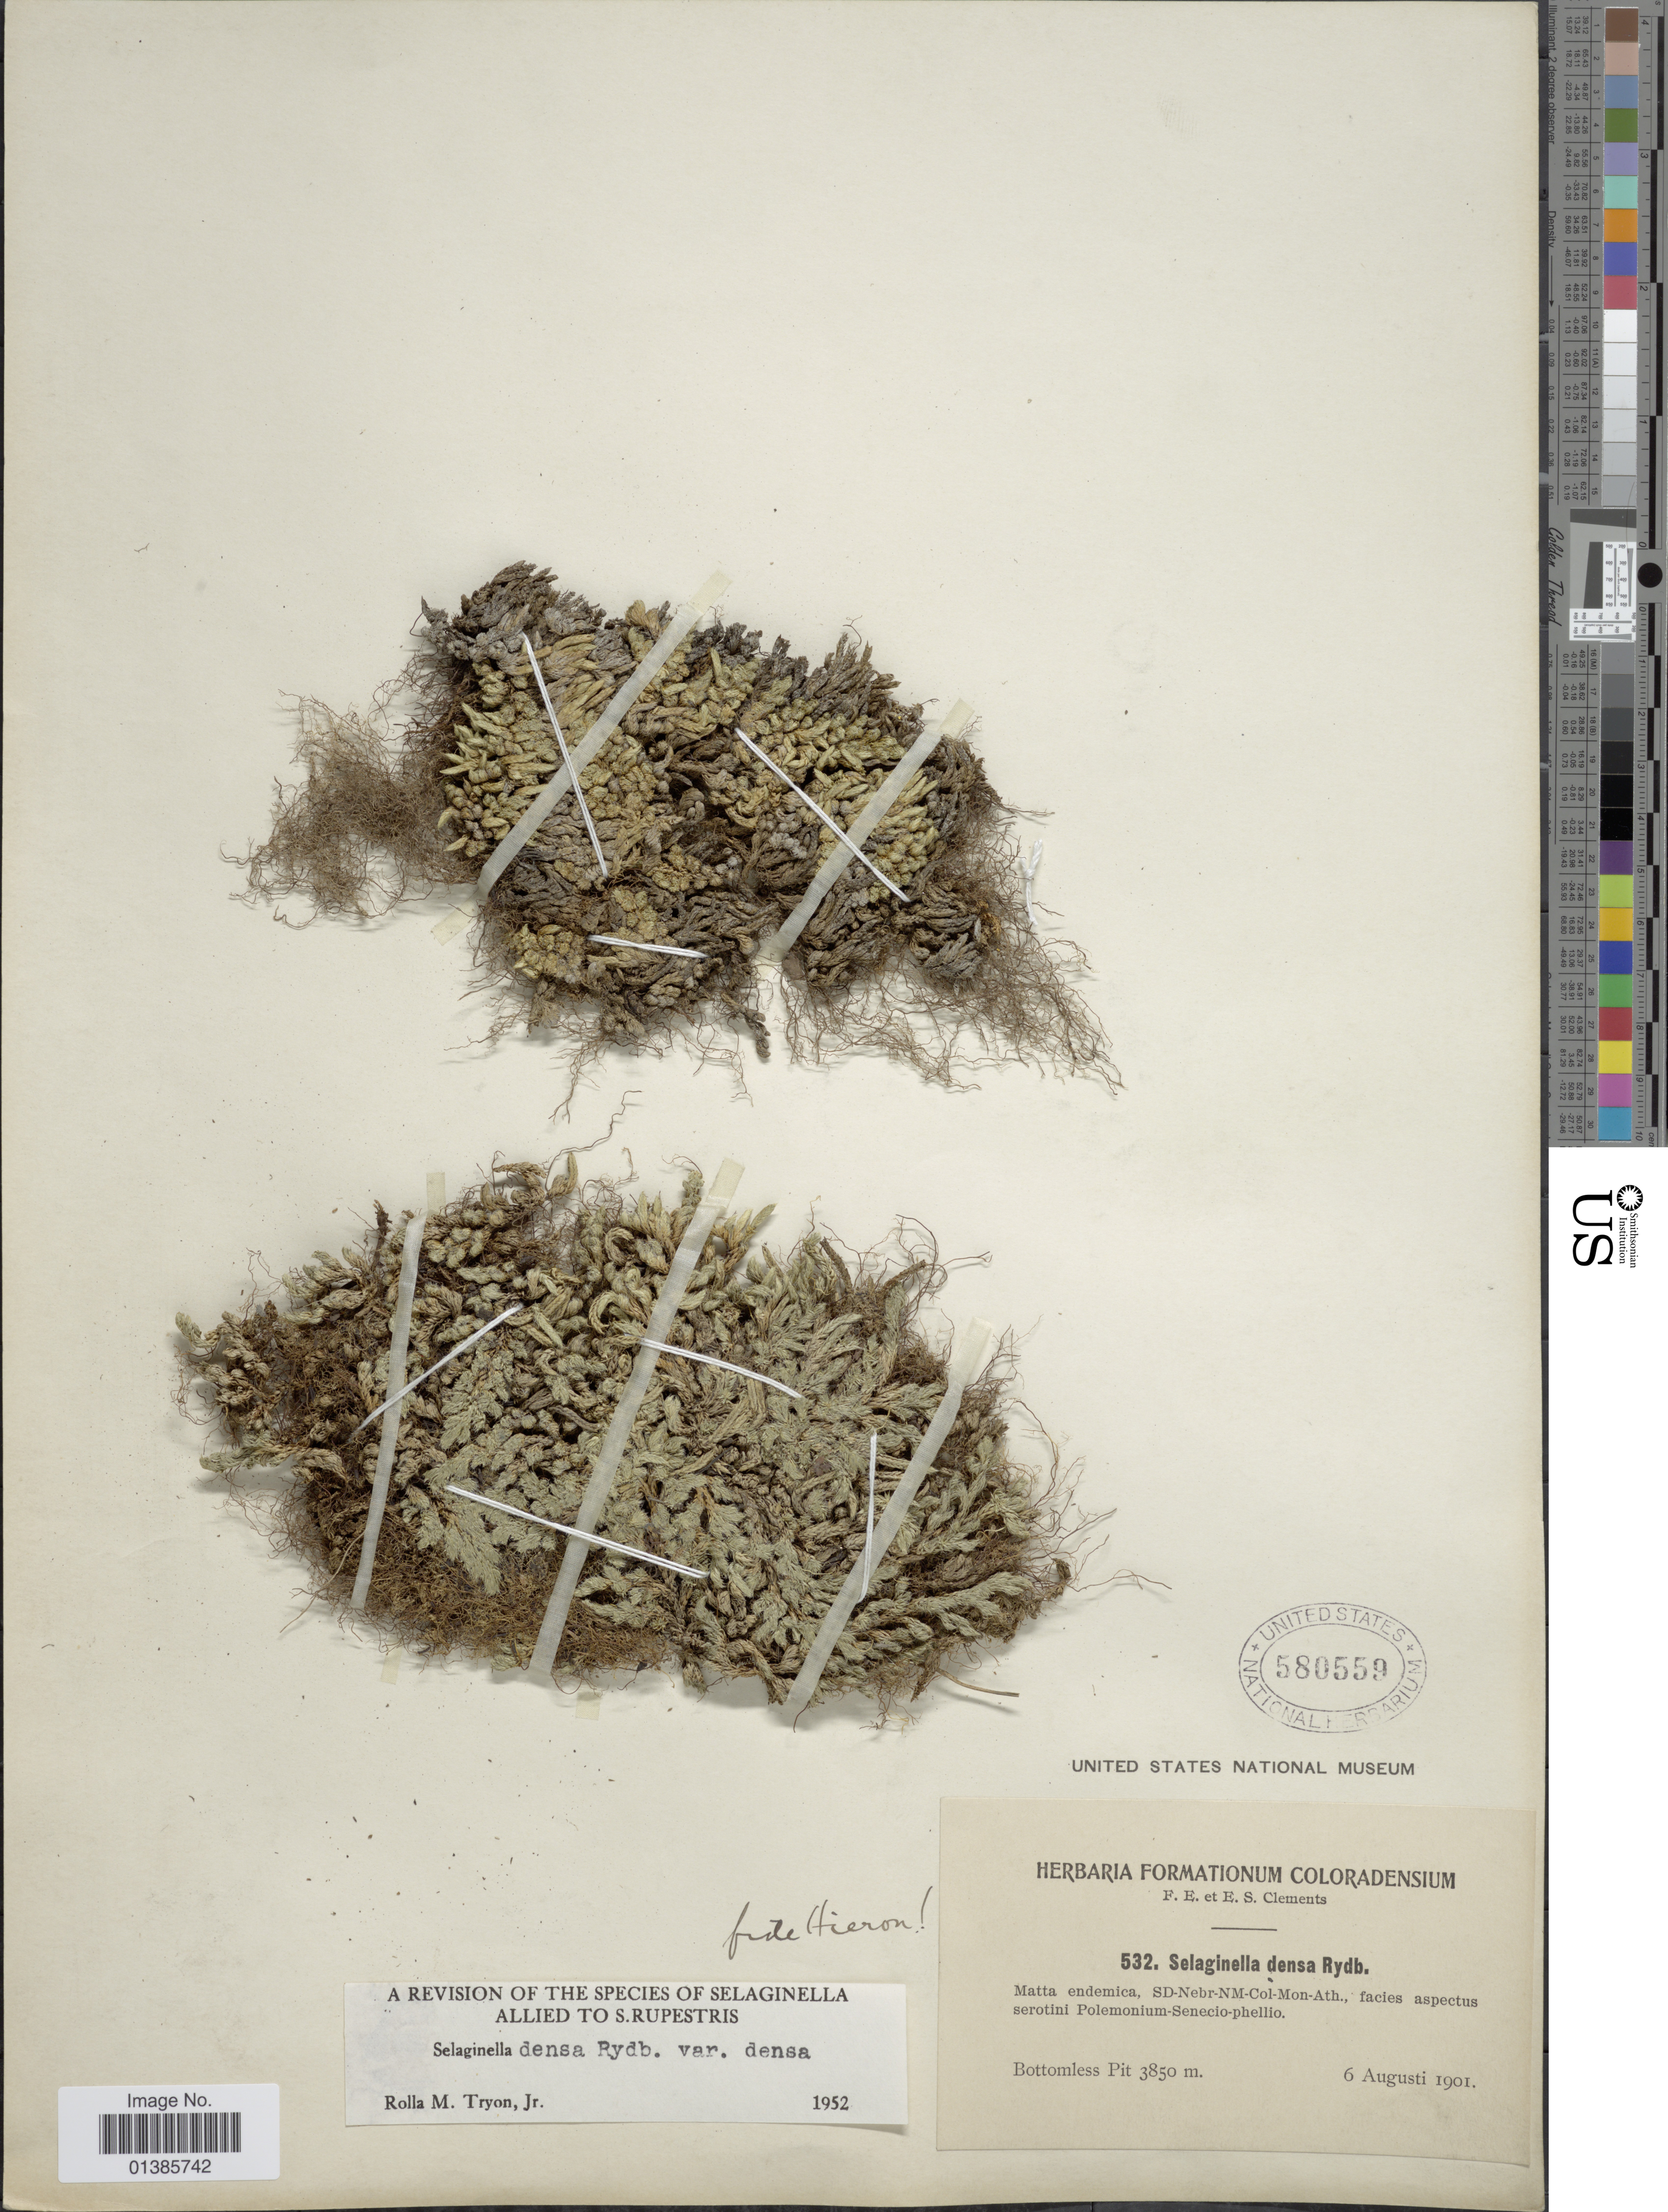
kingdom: Plantae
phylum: Tracheophyta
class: Lycopodiopsida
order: Selaginellales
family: Selaginellaceae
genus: Selaginella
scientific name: Selaginella densa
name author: Rydb.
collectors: F. E. Clements & E. S. Clements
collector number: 532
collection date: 1901-08-06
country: United States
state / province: Colorado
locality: Bottomless Pit.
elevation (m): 3850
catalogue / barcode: US 580559